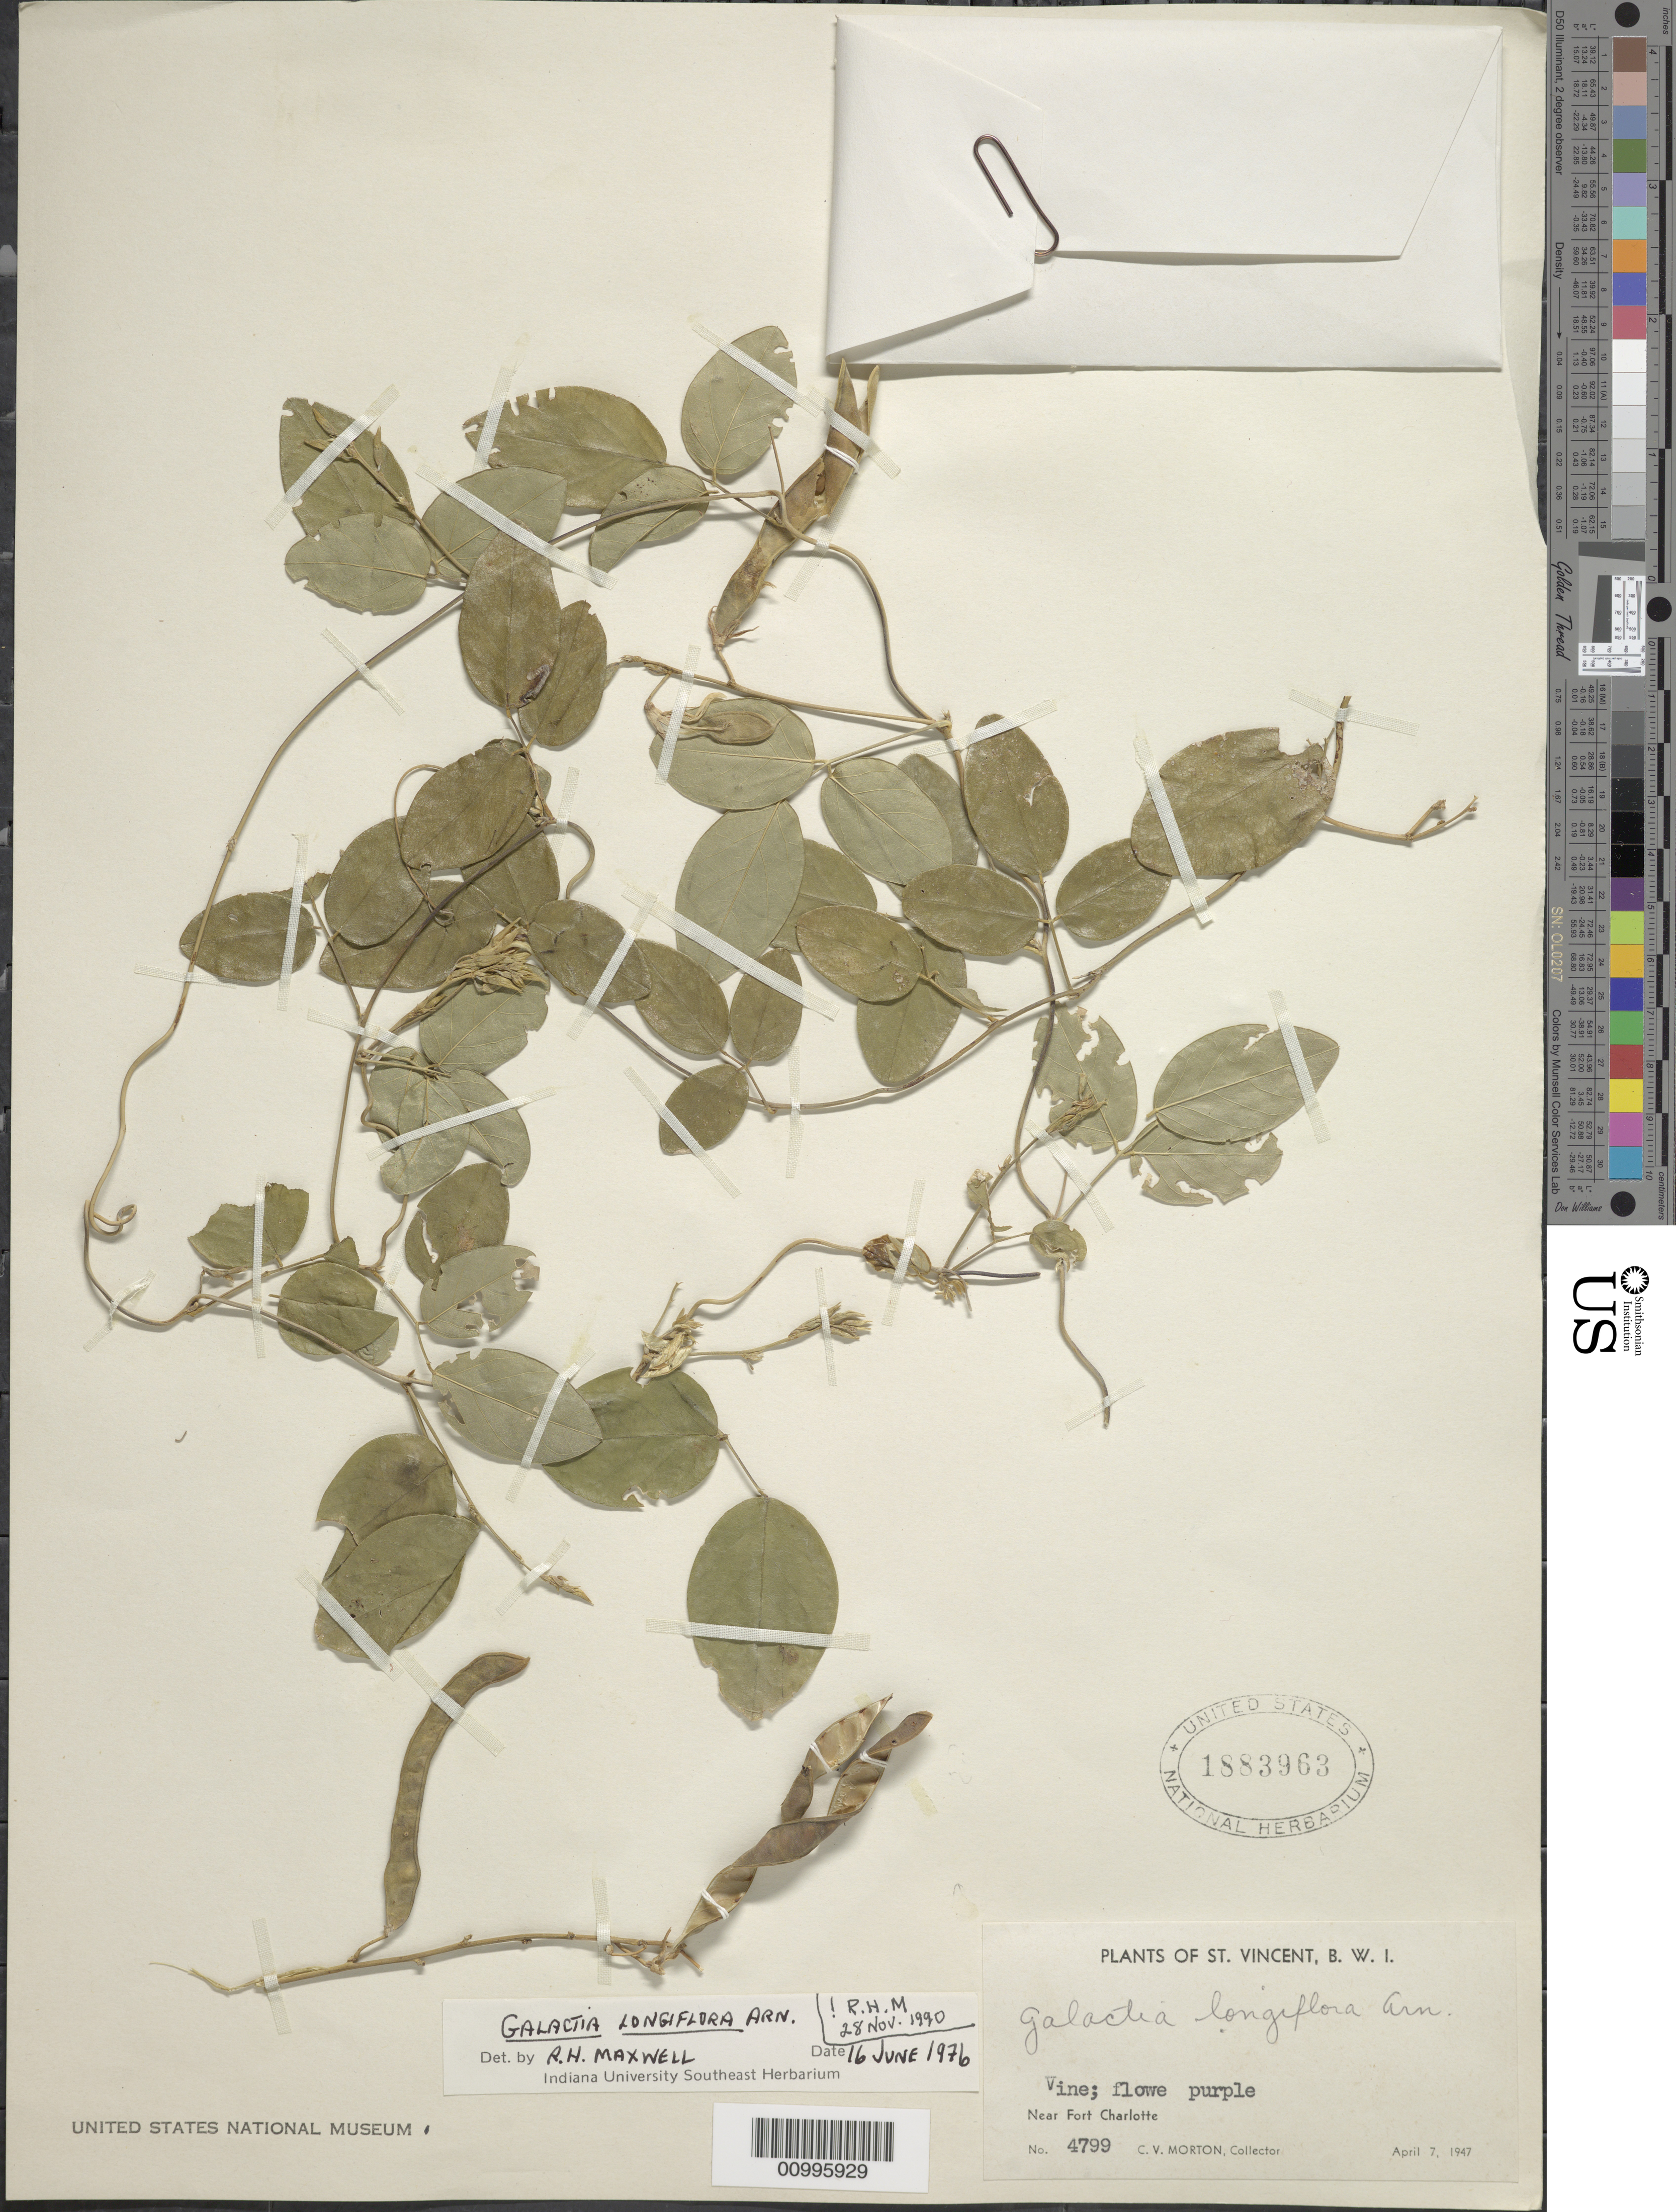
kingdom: Plantae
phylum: Tracheophyta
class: Magnoliopsida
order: Fabales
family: Fabaceae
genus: Galactia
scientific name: Galactia longiflora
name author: Arn.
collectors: C. V. Morton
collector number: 4799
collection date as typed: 07 Apr 1947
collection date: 1947-04-07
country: St. Vincent - Grenadines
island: St. Vincent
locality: Near Fort Charlette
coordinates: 0 N, 0 E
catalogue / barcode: US 1883963